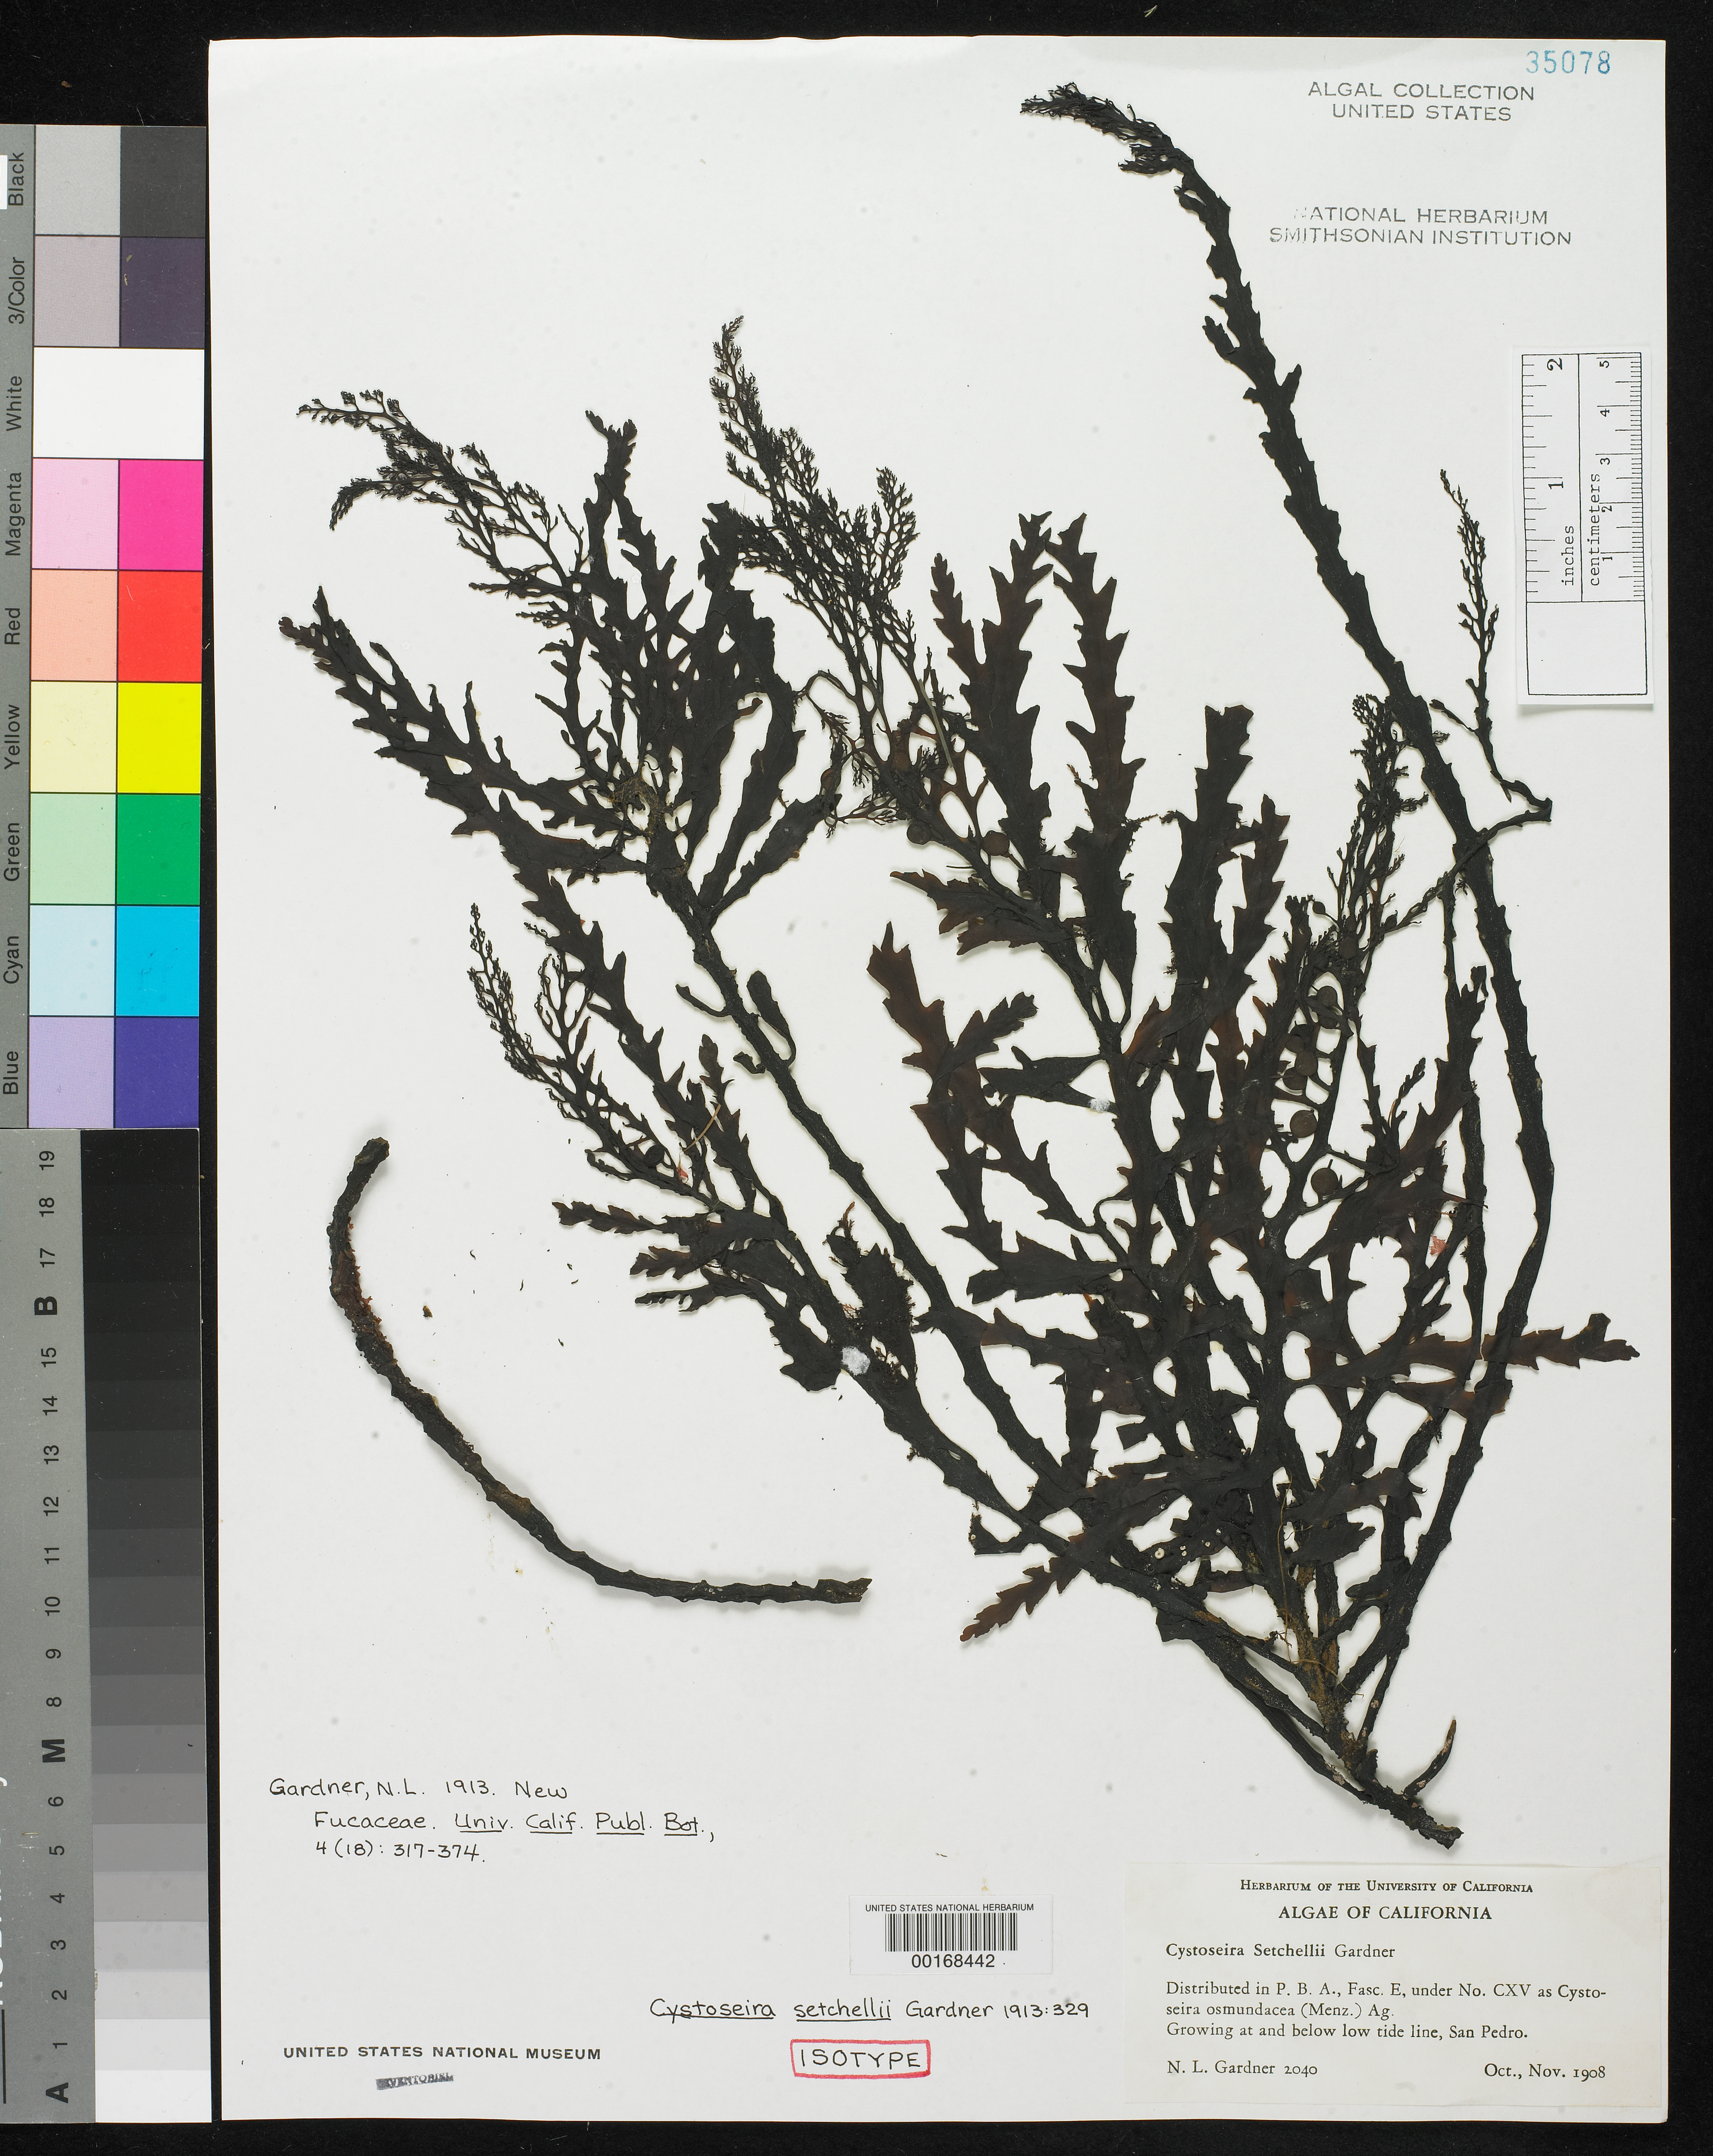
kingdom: Chromista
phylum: Ochrophyta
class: Phaeophyceae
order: Fucales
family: Sargassaceae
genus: Cystoseira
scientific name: Cystoseira setchellii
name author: N.L. Gardner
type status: Isotype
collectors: N. Gardner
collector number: NLG 2040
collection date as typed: Oct 1908 and -- Nov 1908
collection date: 1908-10,1908-11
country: United States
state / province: California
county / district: Los Angeles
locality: San Pedro.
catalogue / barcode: US 35078